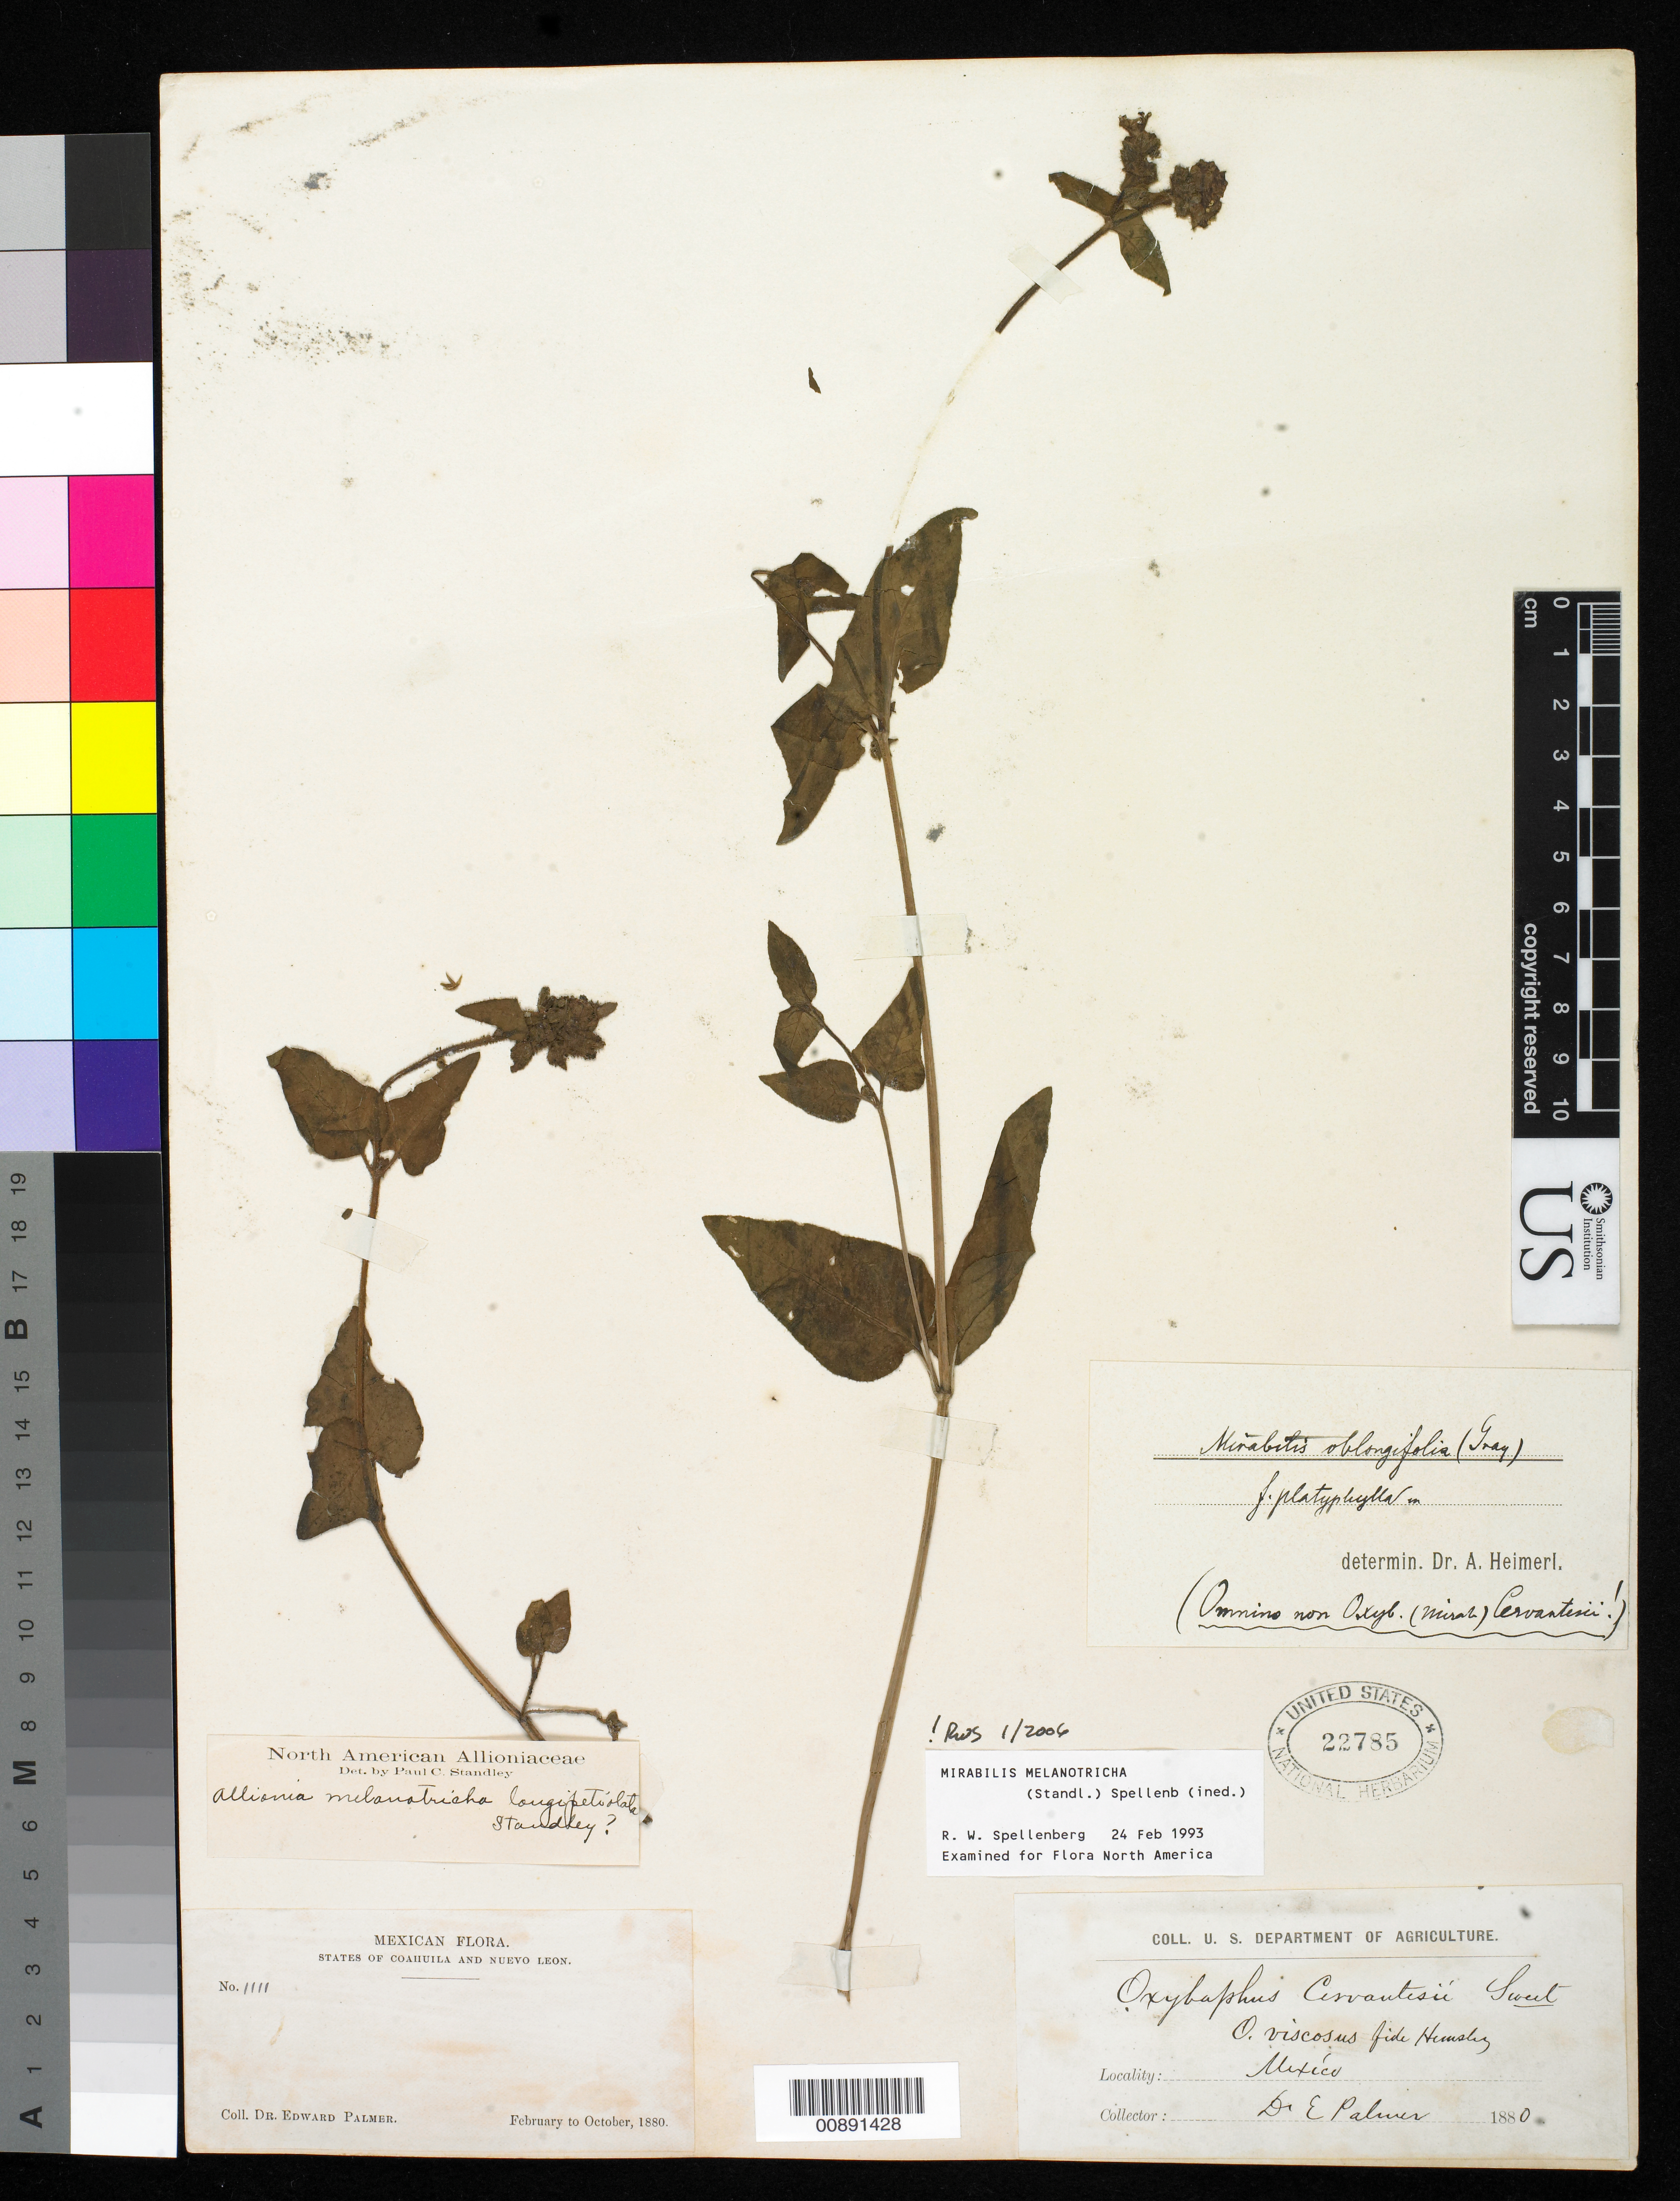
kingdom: Plantae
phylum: Tracheophyta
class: Magnoliopsida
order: Caryophyllales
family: Nyctaginaceae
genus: Mirabilis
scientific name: Mirabilis melanotricha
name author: (Standl.) Spellenb.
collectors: E. Palmer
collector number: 1111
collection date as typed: Feb 1880 to -- Oct 1880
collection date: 1880-02/1880-10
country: Mexico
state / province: Coahuila / Nuevo León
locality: States of Coahuila and Nuevo León.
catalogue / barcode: US 22785